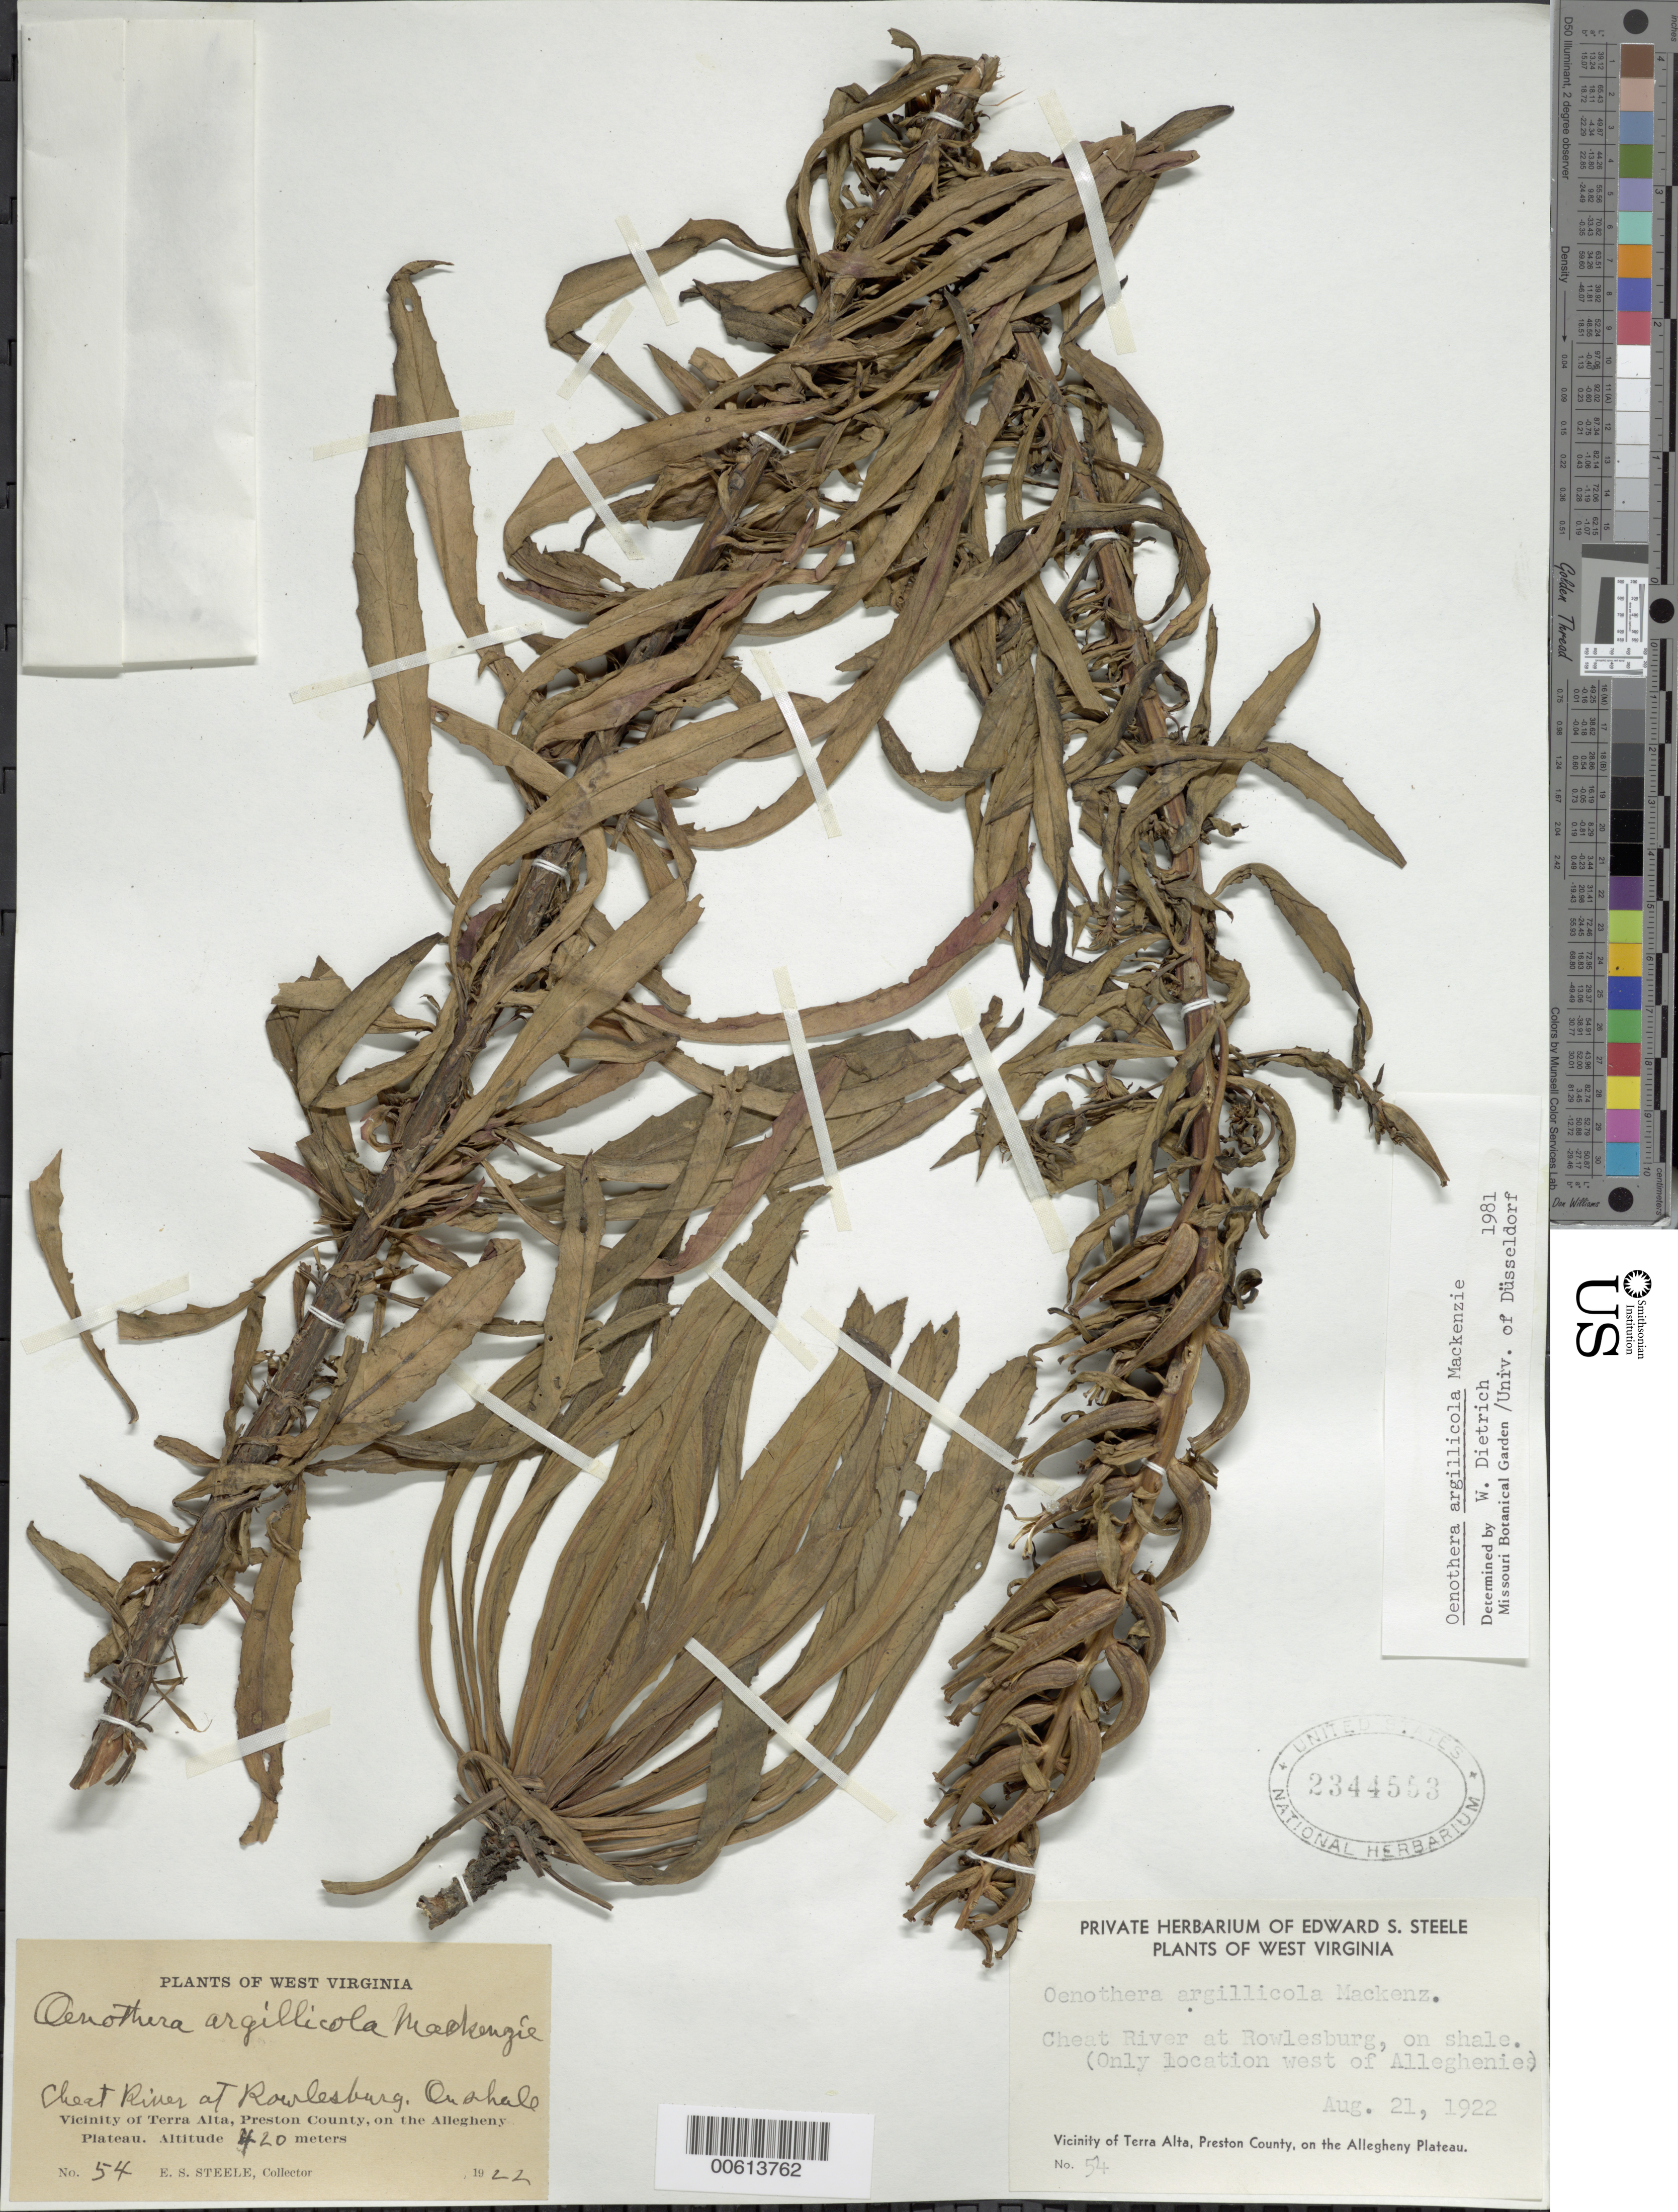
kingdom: Plantae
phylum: Tracheophyta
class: Magnoliopsida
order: Myrtales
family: Onagraceae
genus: Oenothera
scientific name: Oenothera argillicola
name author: Mackenz.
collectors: E. Steele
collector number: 54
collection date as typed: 21 Aug 1922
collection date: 1922-08-21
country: United States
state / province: West Virginia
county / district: Preston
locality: Terra Alta, on the Allegheny Plateau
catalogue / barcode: US 2344553